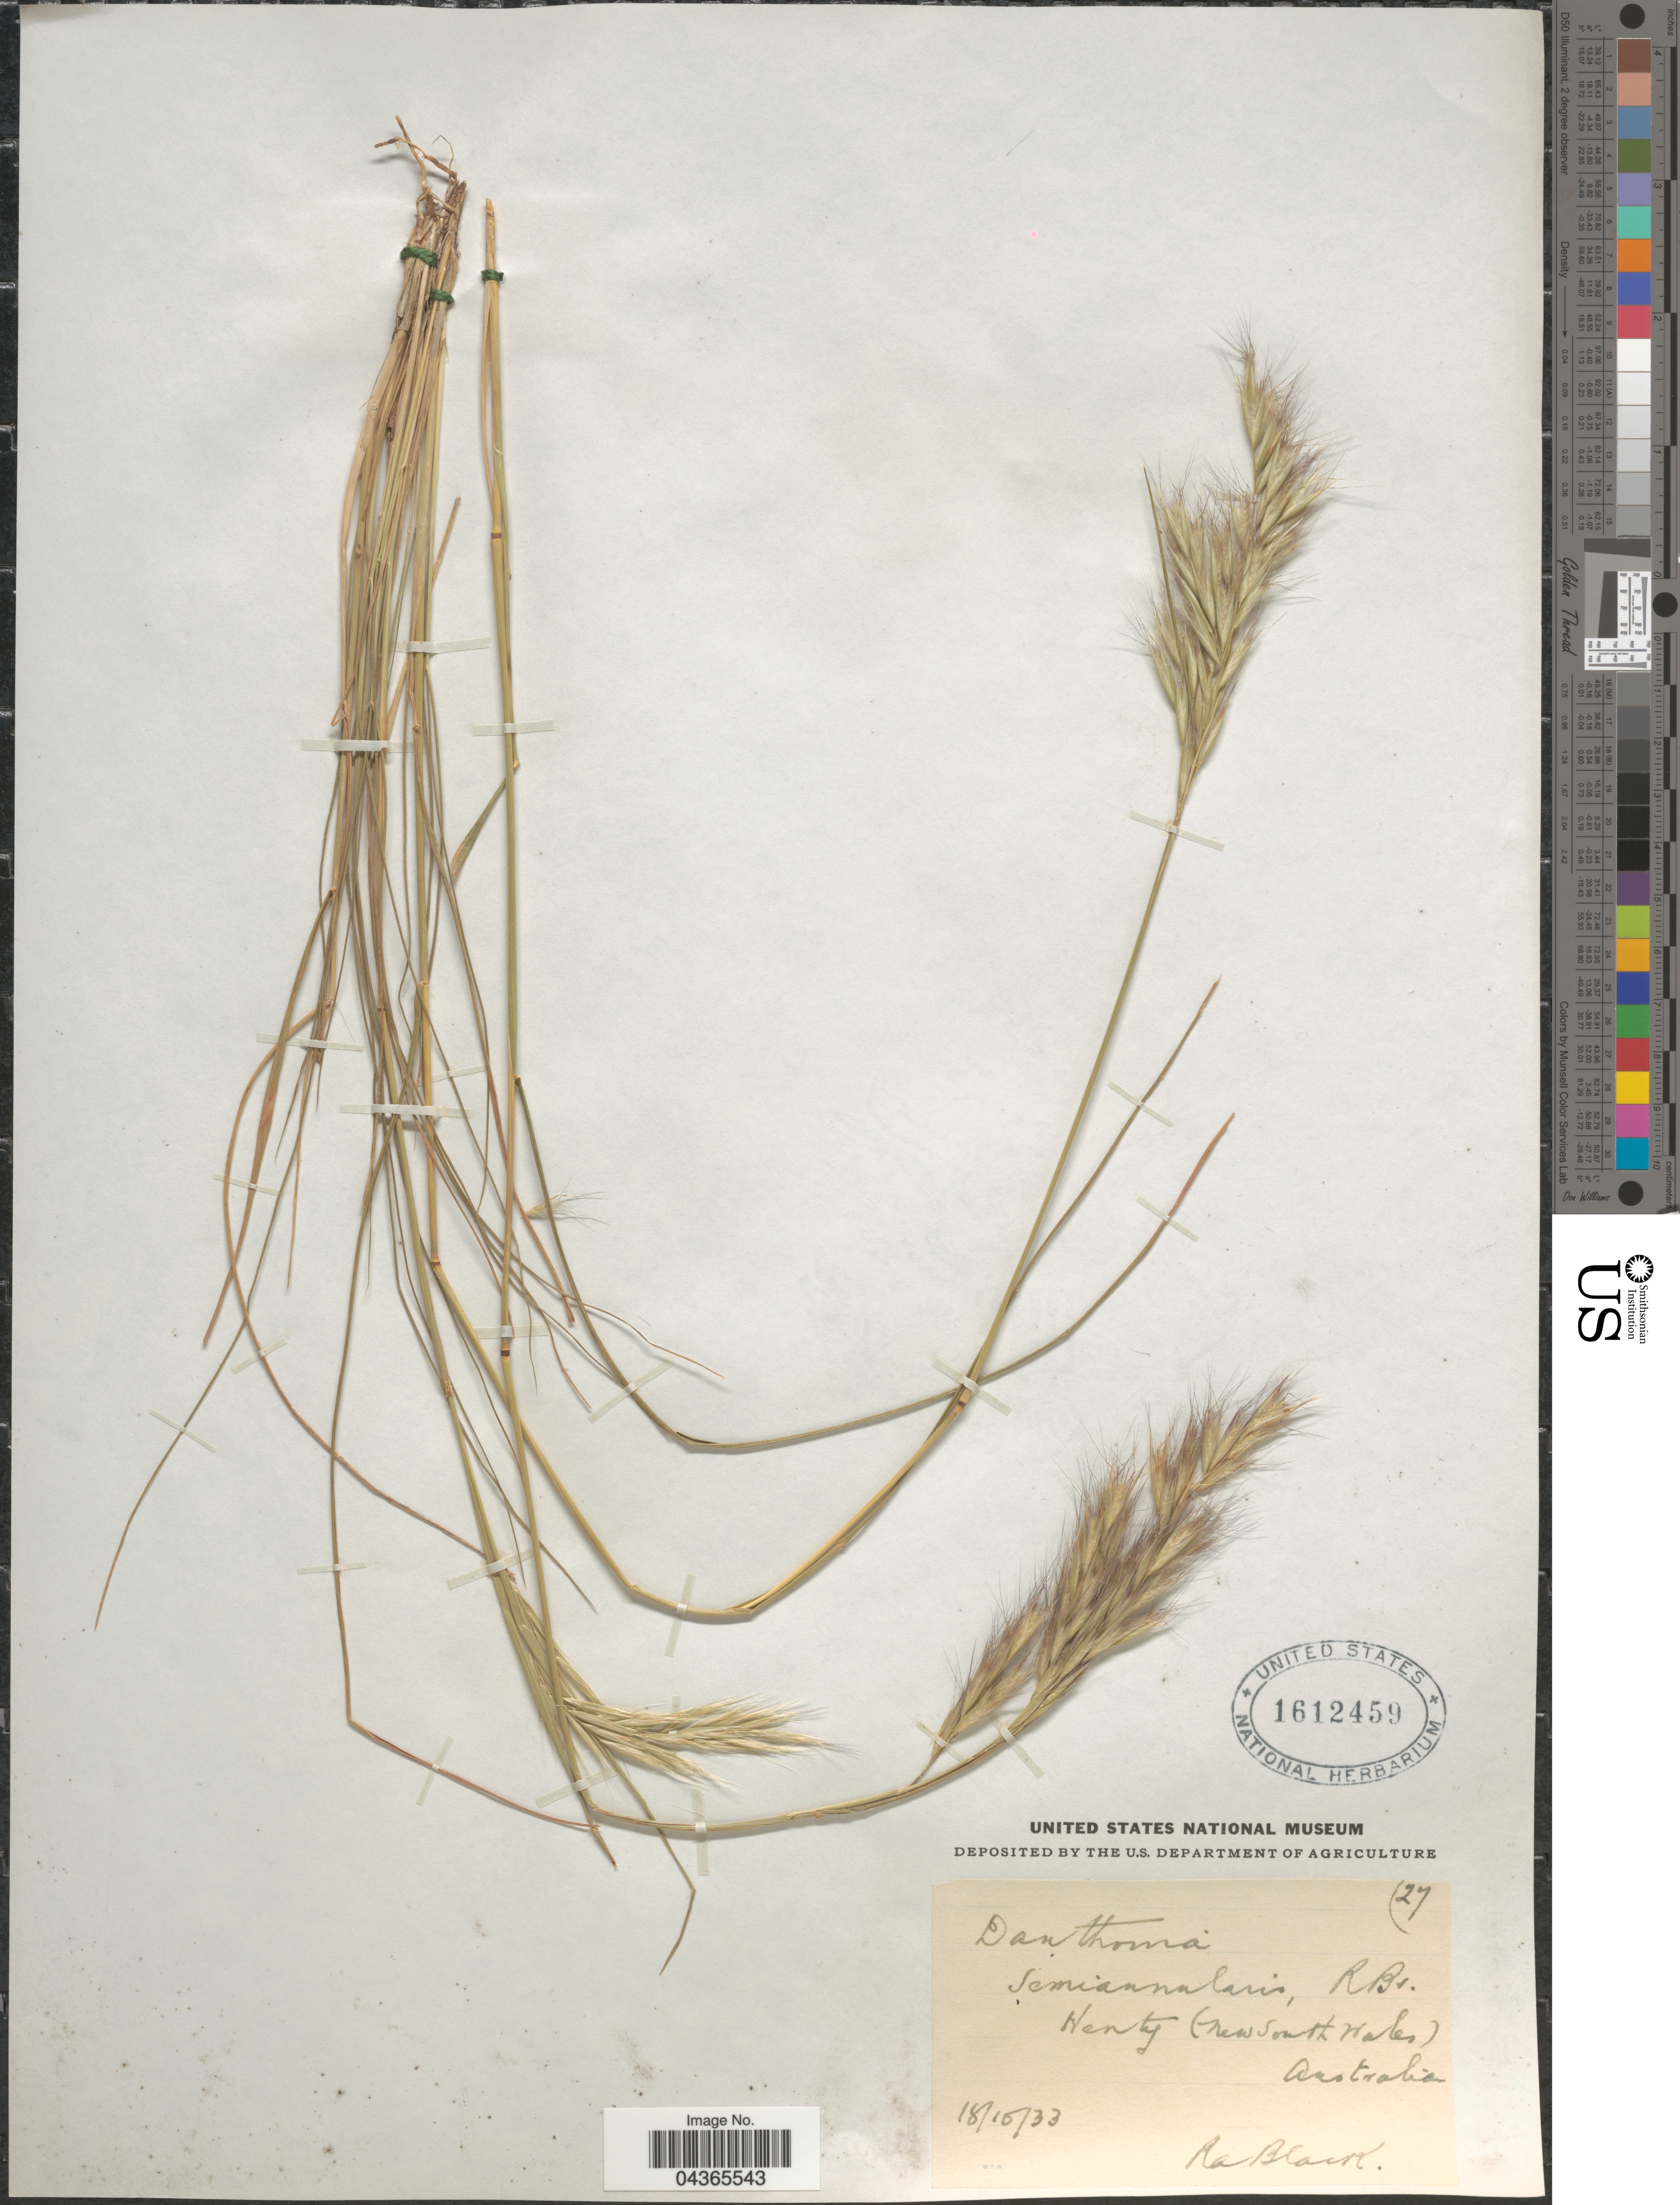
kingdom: Plantae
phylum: Tracheophyta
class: Liliopsida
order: Poales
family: Poaceae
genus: Rytidosperma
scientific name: Rytidosperma semiannulare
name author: (Labill.) Connor & Edgar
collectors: R. A. Black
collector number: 27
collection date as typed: Transcribed d/m/y: 18/10/33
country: Australia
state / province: New South Wales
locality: Henty.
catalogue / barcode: US 1612459